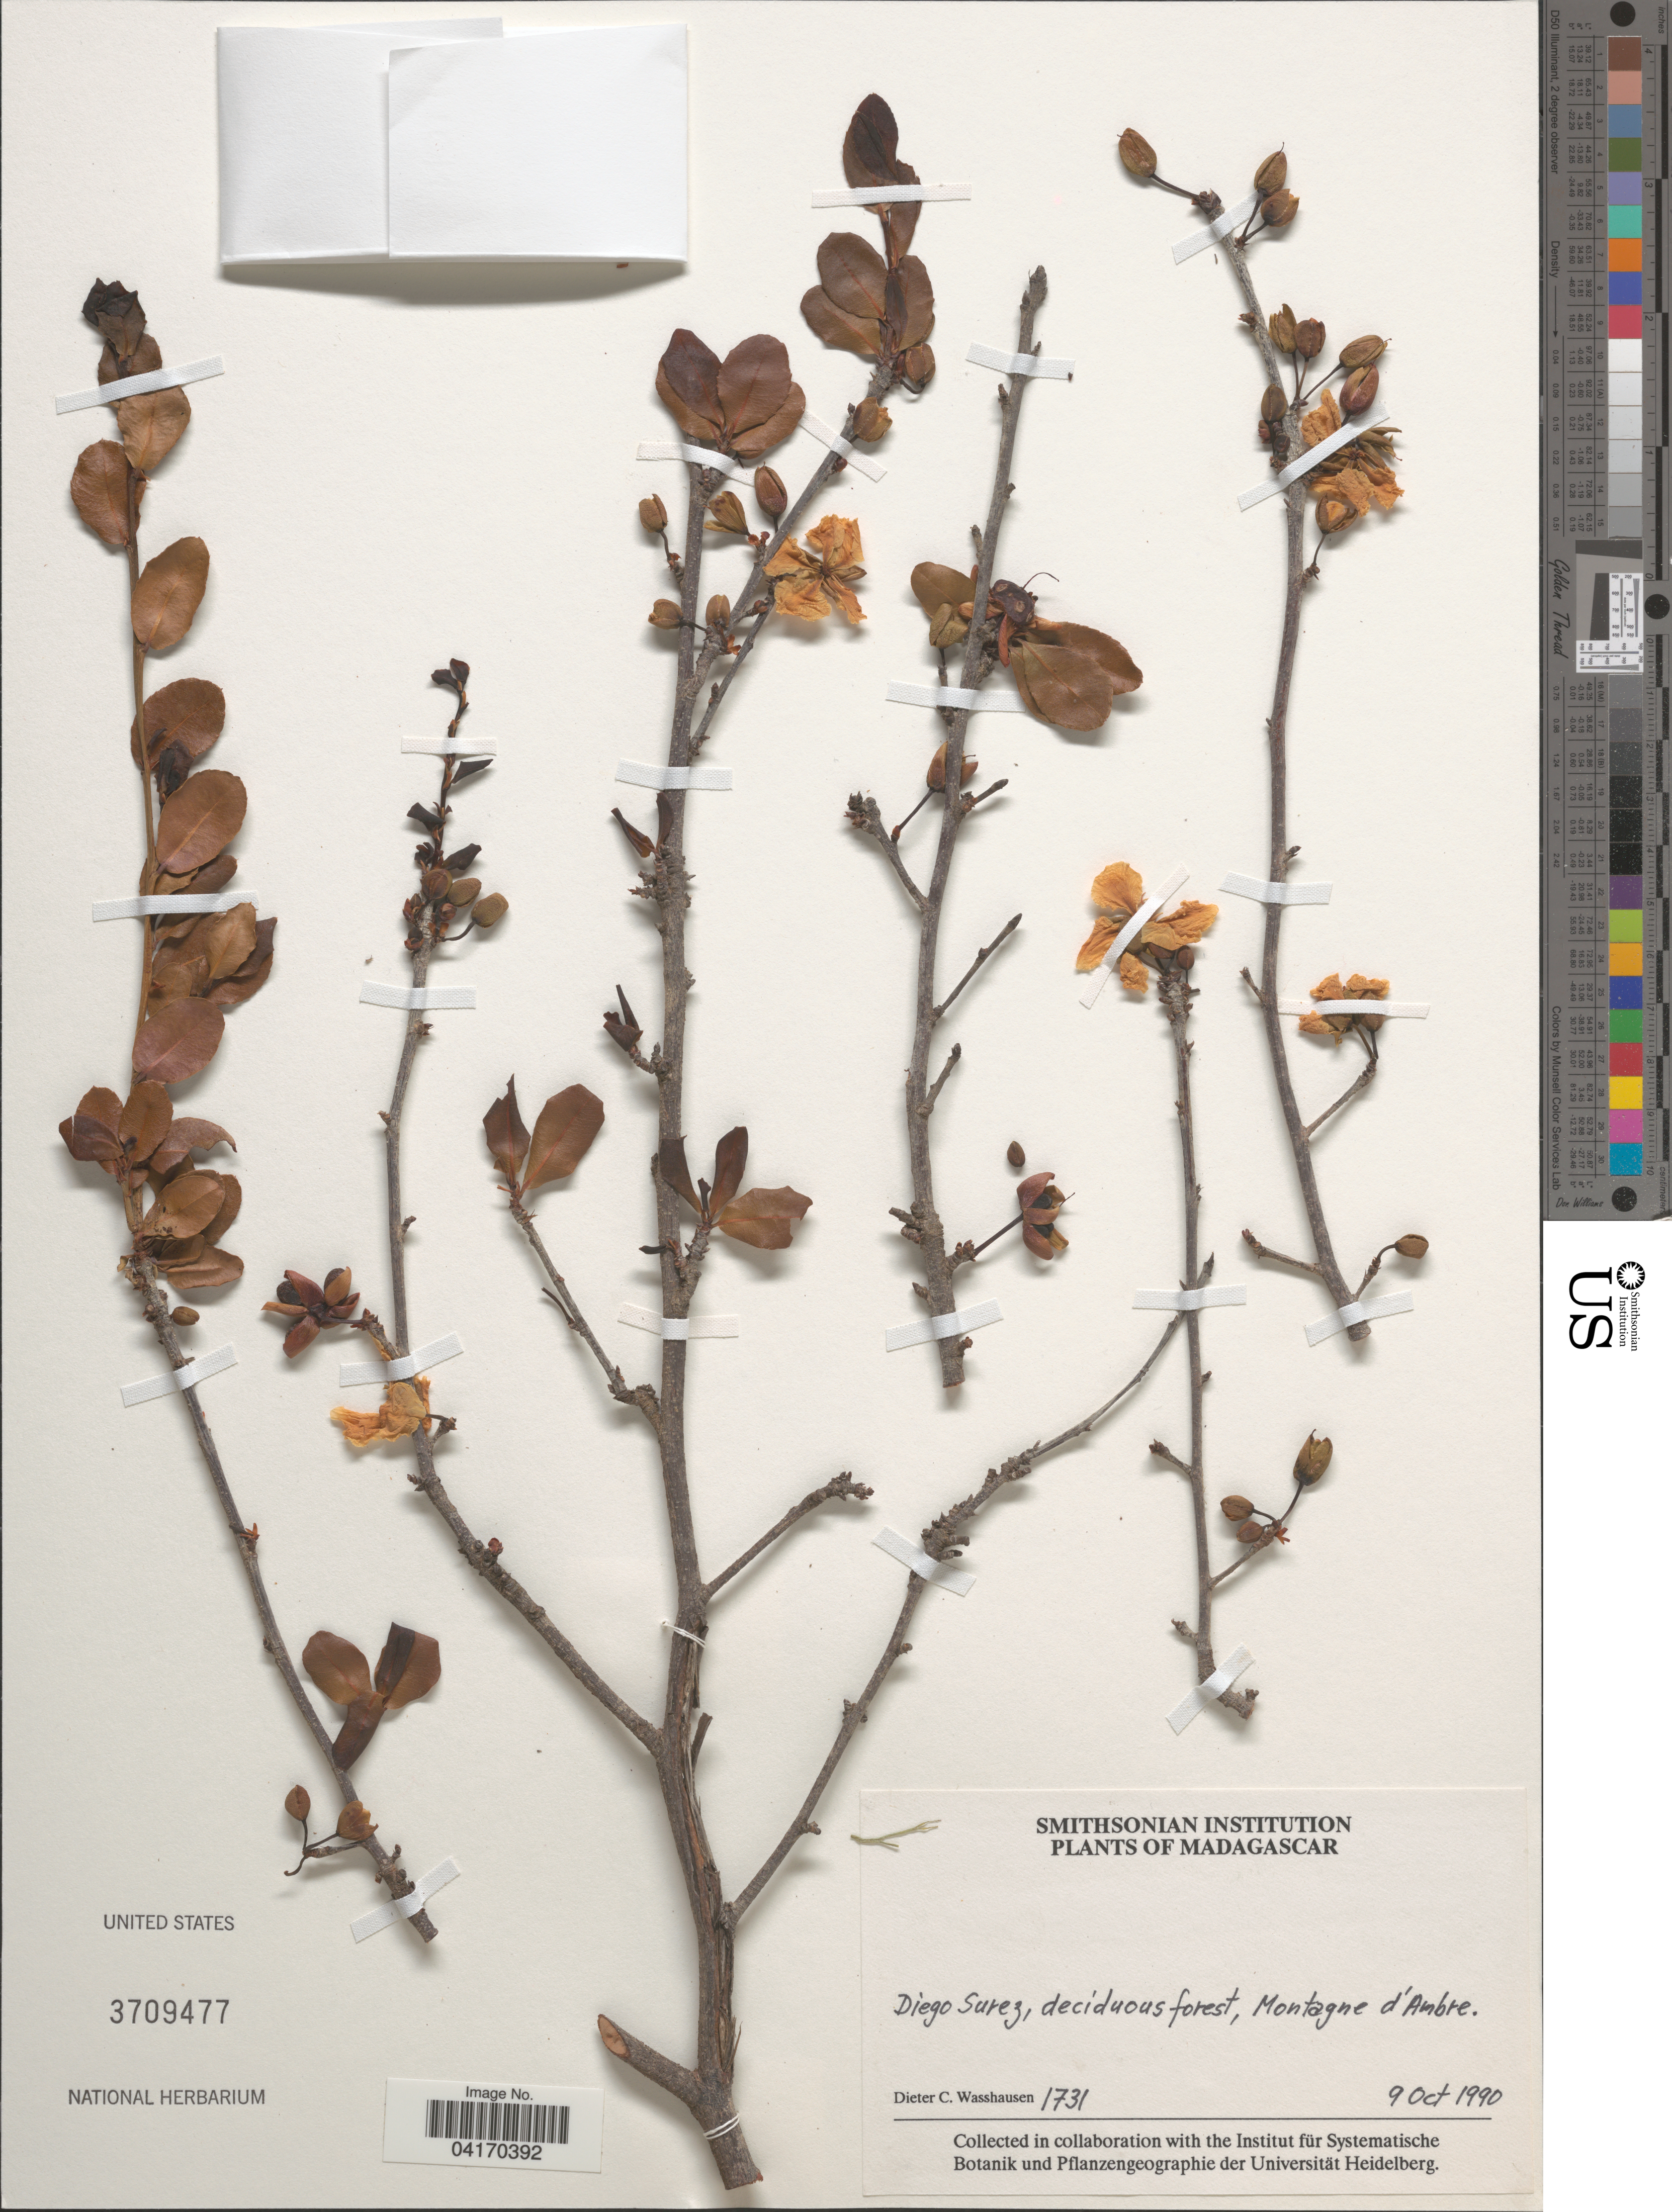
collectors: D. C. Wasshausen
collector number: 1731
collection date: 1990-10-09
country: Madagascar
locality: Diego Surez, deciduous forest, Montagne d'Ambre.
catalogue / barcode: US 3709477